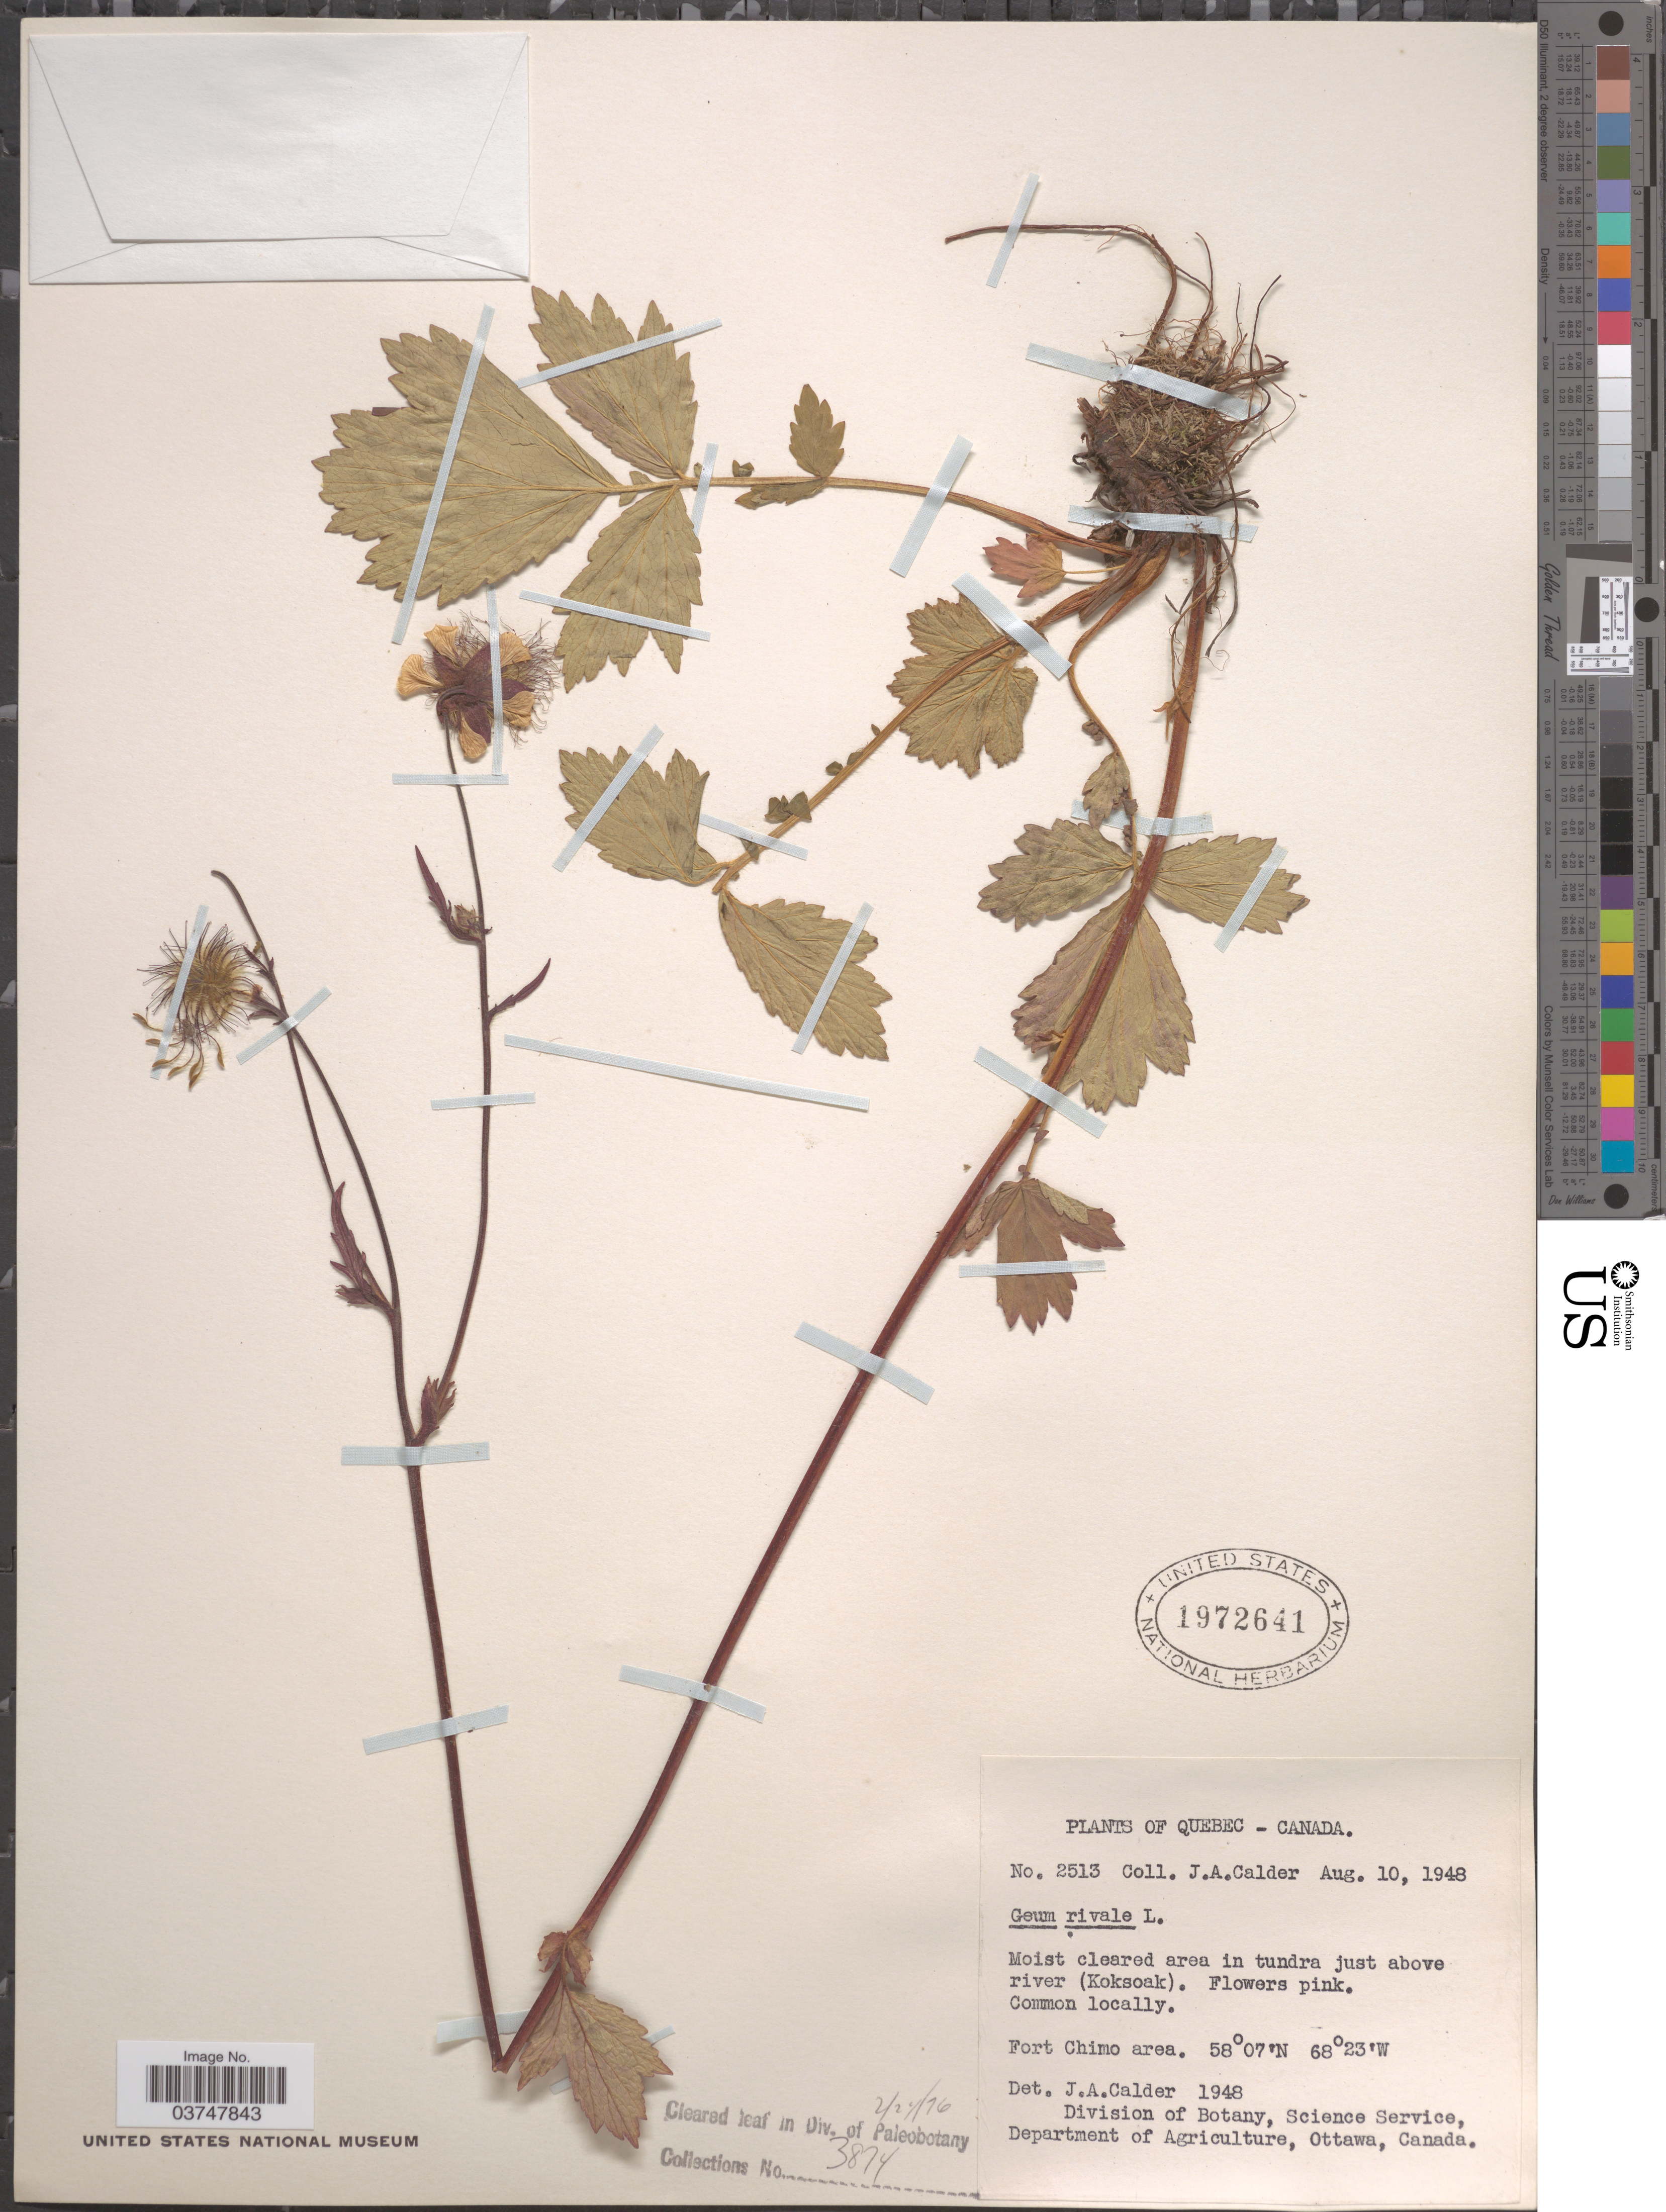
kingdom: Plantae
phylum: Tracheophyta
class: Magnoliopsida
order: Rosales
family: Rosaceae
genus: Geum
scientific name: Geum rivale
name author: L.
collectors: J. A. Calder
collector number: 2513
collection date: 1948-08-10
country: Canada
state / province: Quebec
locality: Moist cleared area in tundra just above river (Koksoak). Fort Chimo area.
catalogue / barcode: US 1972641